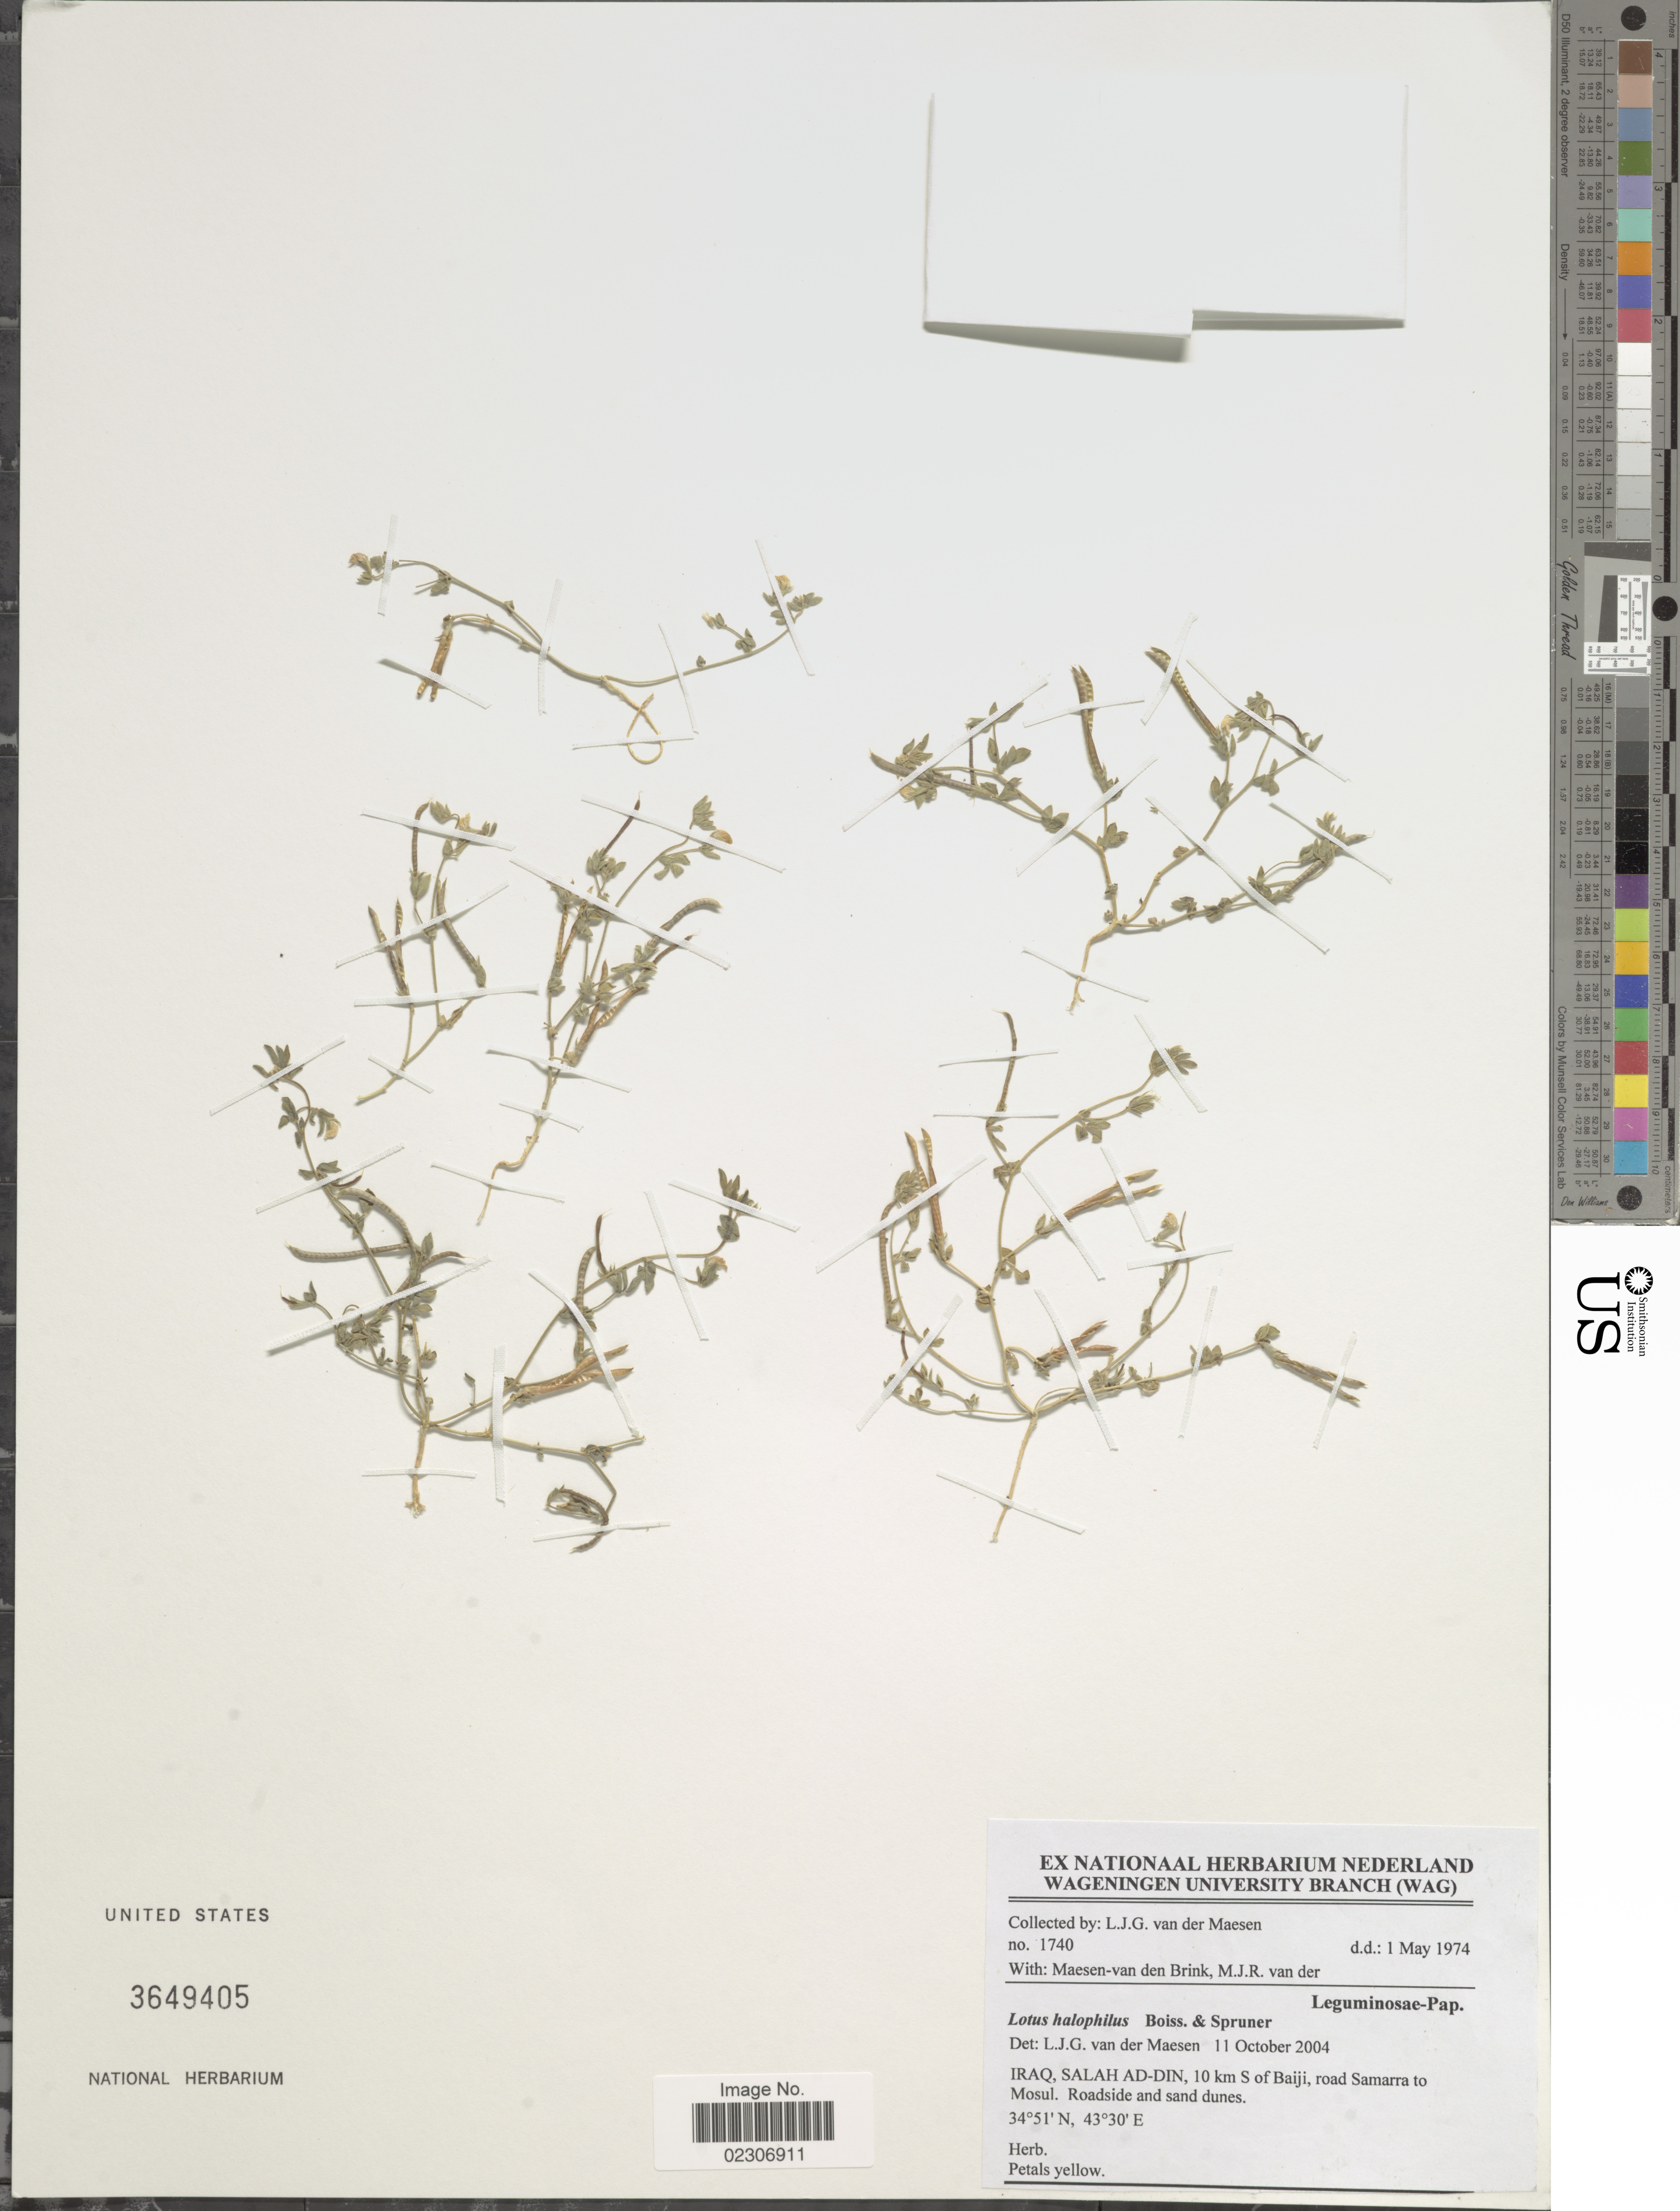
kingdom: Plantae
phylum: Tracheophyta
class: Magnoliopsida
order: Fabales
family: Fabaceae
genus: Lotus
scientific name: Lotus halophilus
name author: Boiss. & Spruner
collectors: L. van der Maesen & M. Maesen-van den Brink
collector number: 1740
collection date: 1974-05-01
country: Iraq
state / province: Salah ad Din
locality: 10 km S of Baiji, road Samarra to Mosul. Roadside and sand dunes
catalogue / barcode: US 3649405